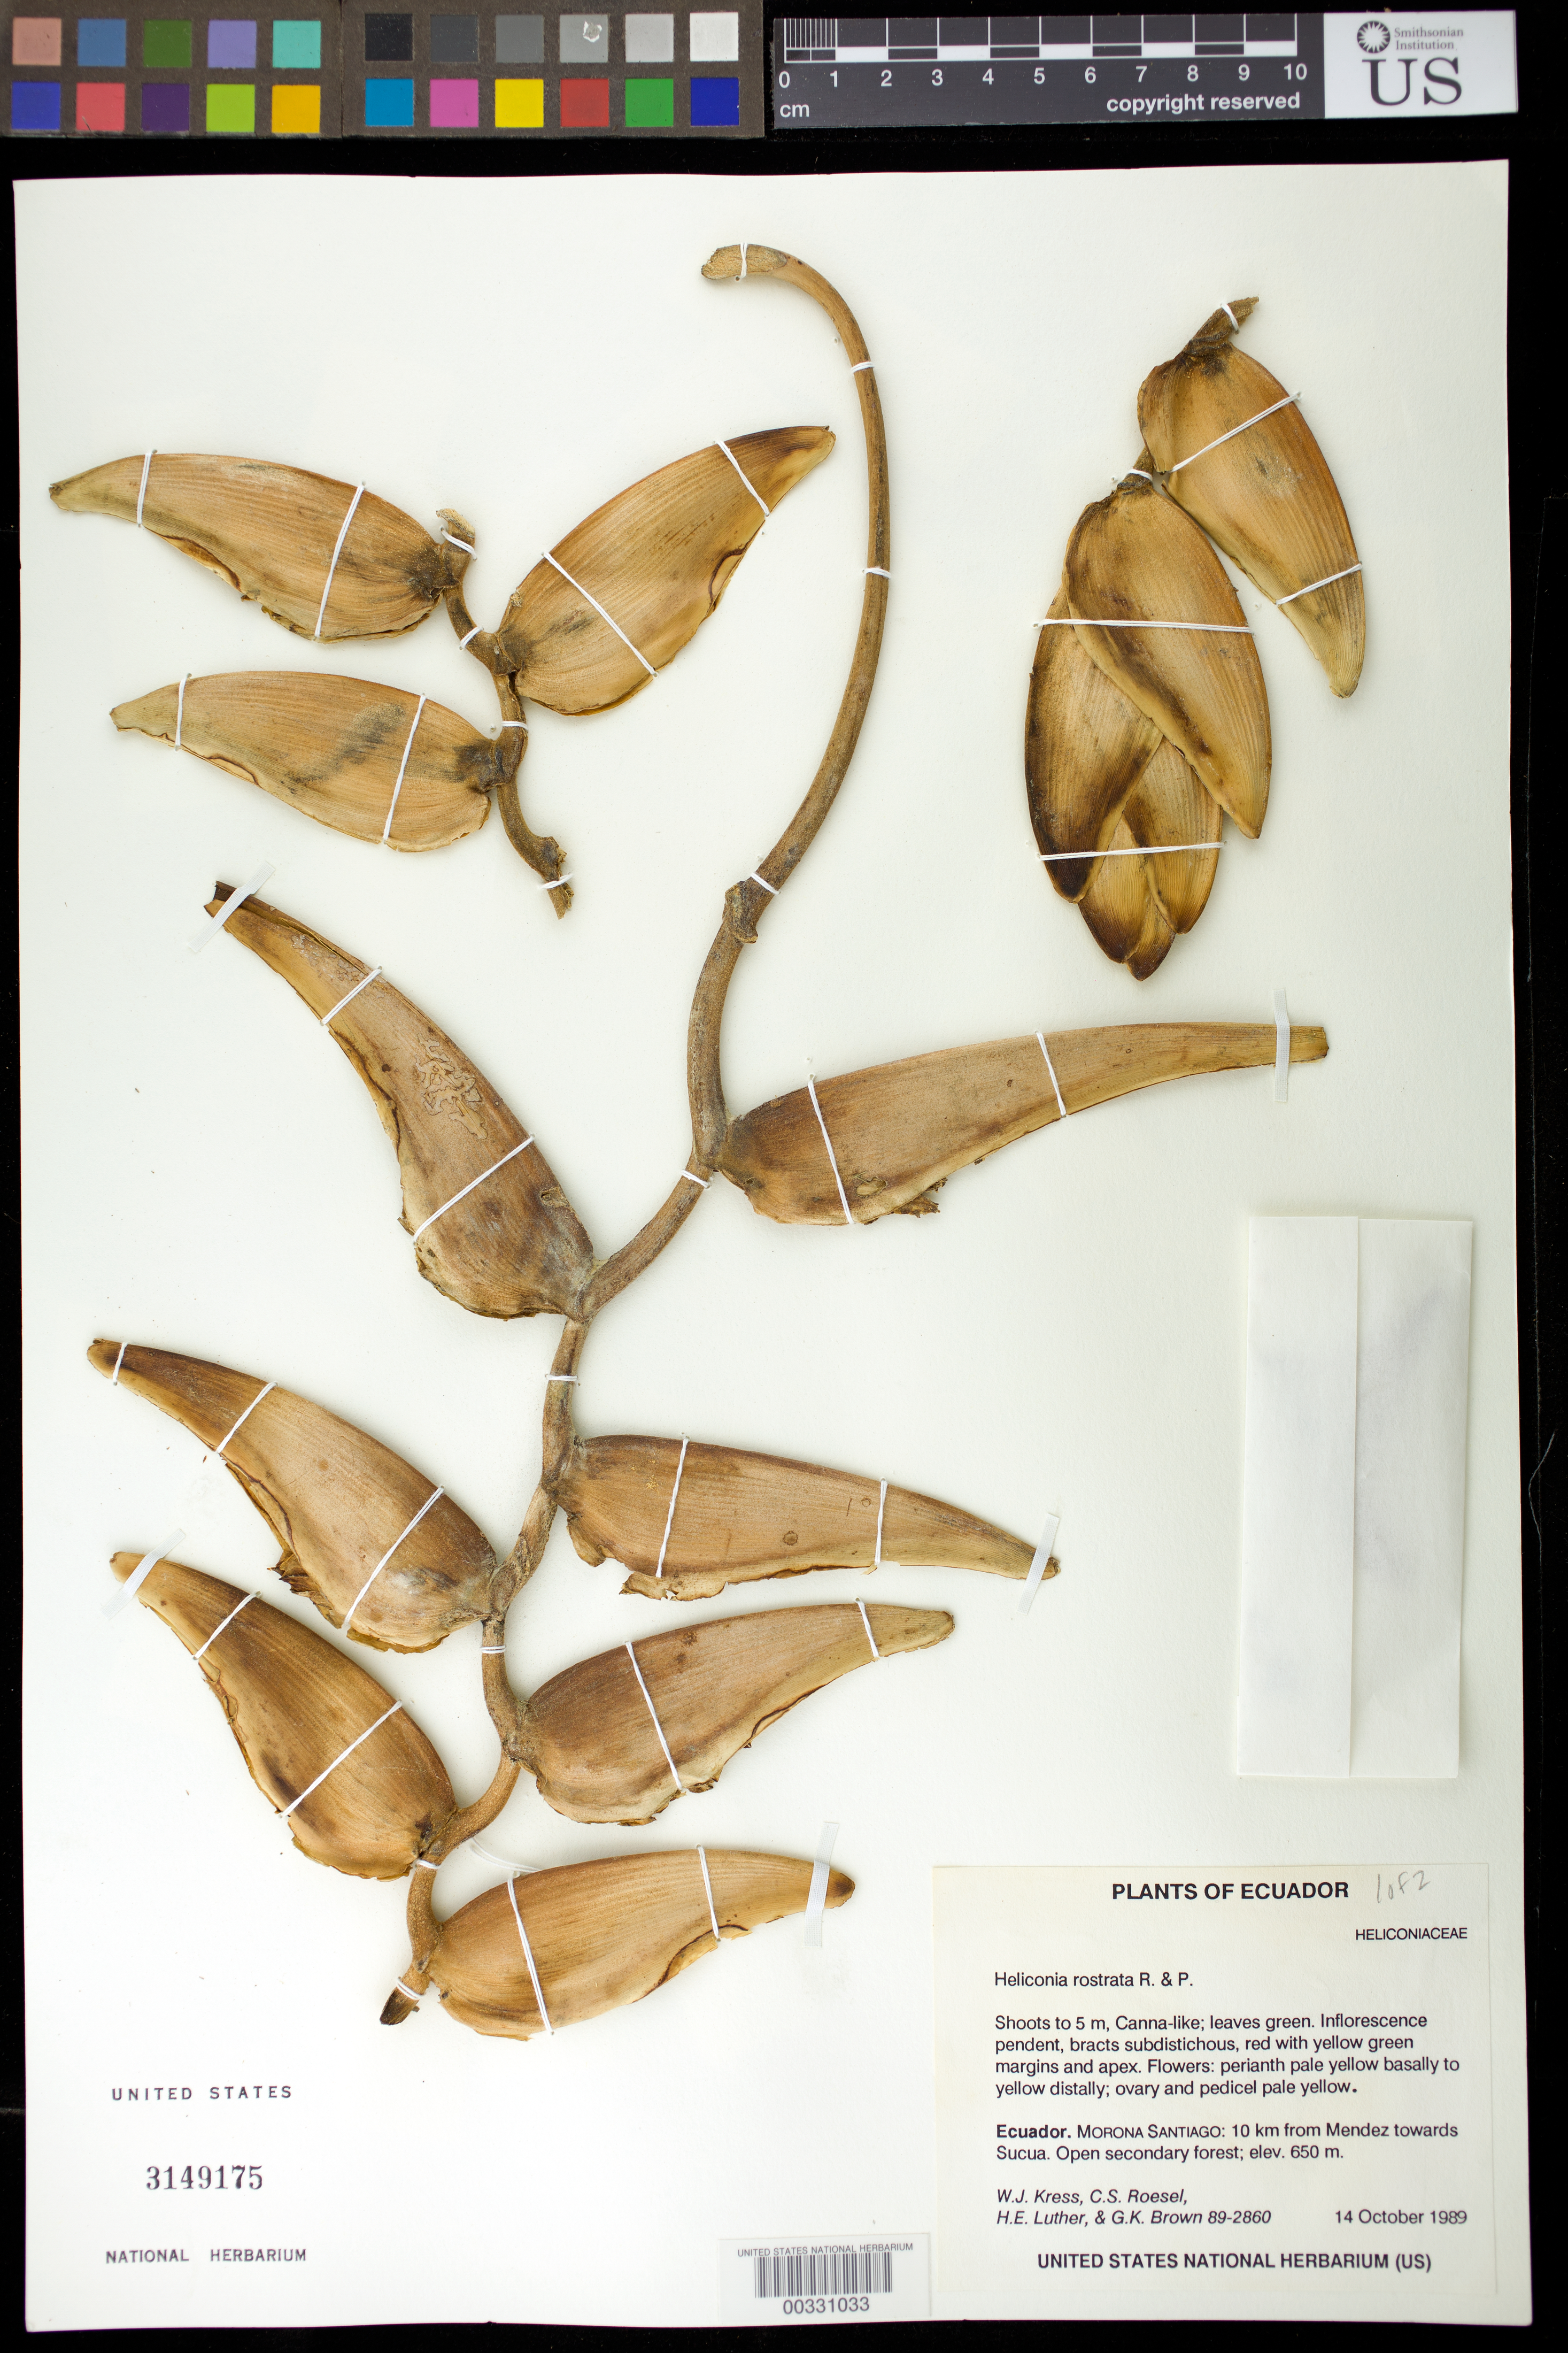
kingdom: Plantae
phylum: Tracheophyta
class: Liliopsida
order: Zingiberales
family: Heliconiaceae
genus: Heliconia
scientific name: Heliconia rostrata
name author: Ruiz & Pav.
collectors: W. J. Kress, C. S. Roesel, Harry E. Luther & G. K. Brown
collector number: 89-2860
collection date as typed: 14 Oct 1989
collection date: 1989-10-14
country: Ecuador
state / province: Morona-Santiago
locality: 10 km from mendez towards sucua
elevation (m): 650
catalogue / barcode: US 3149175